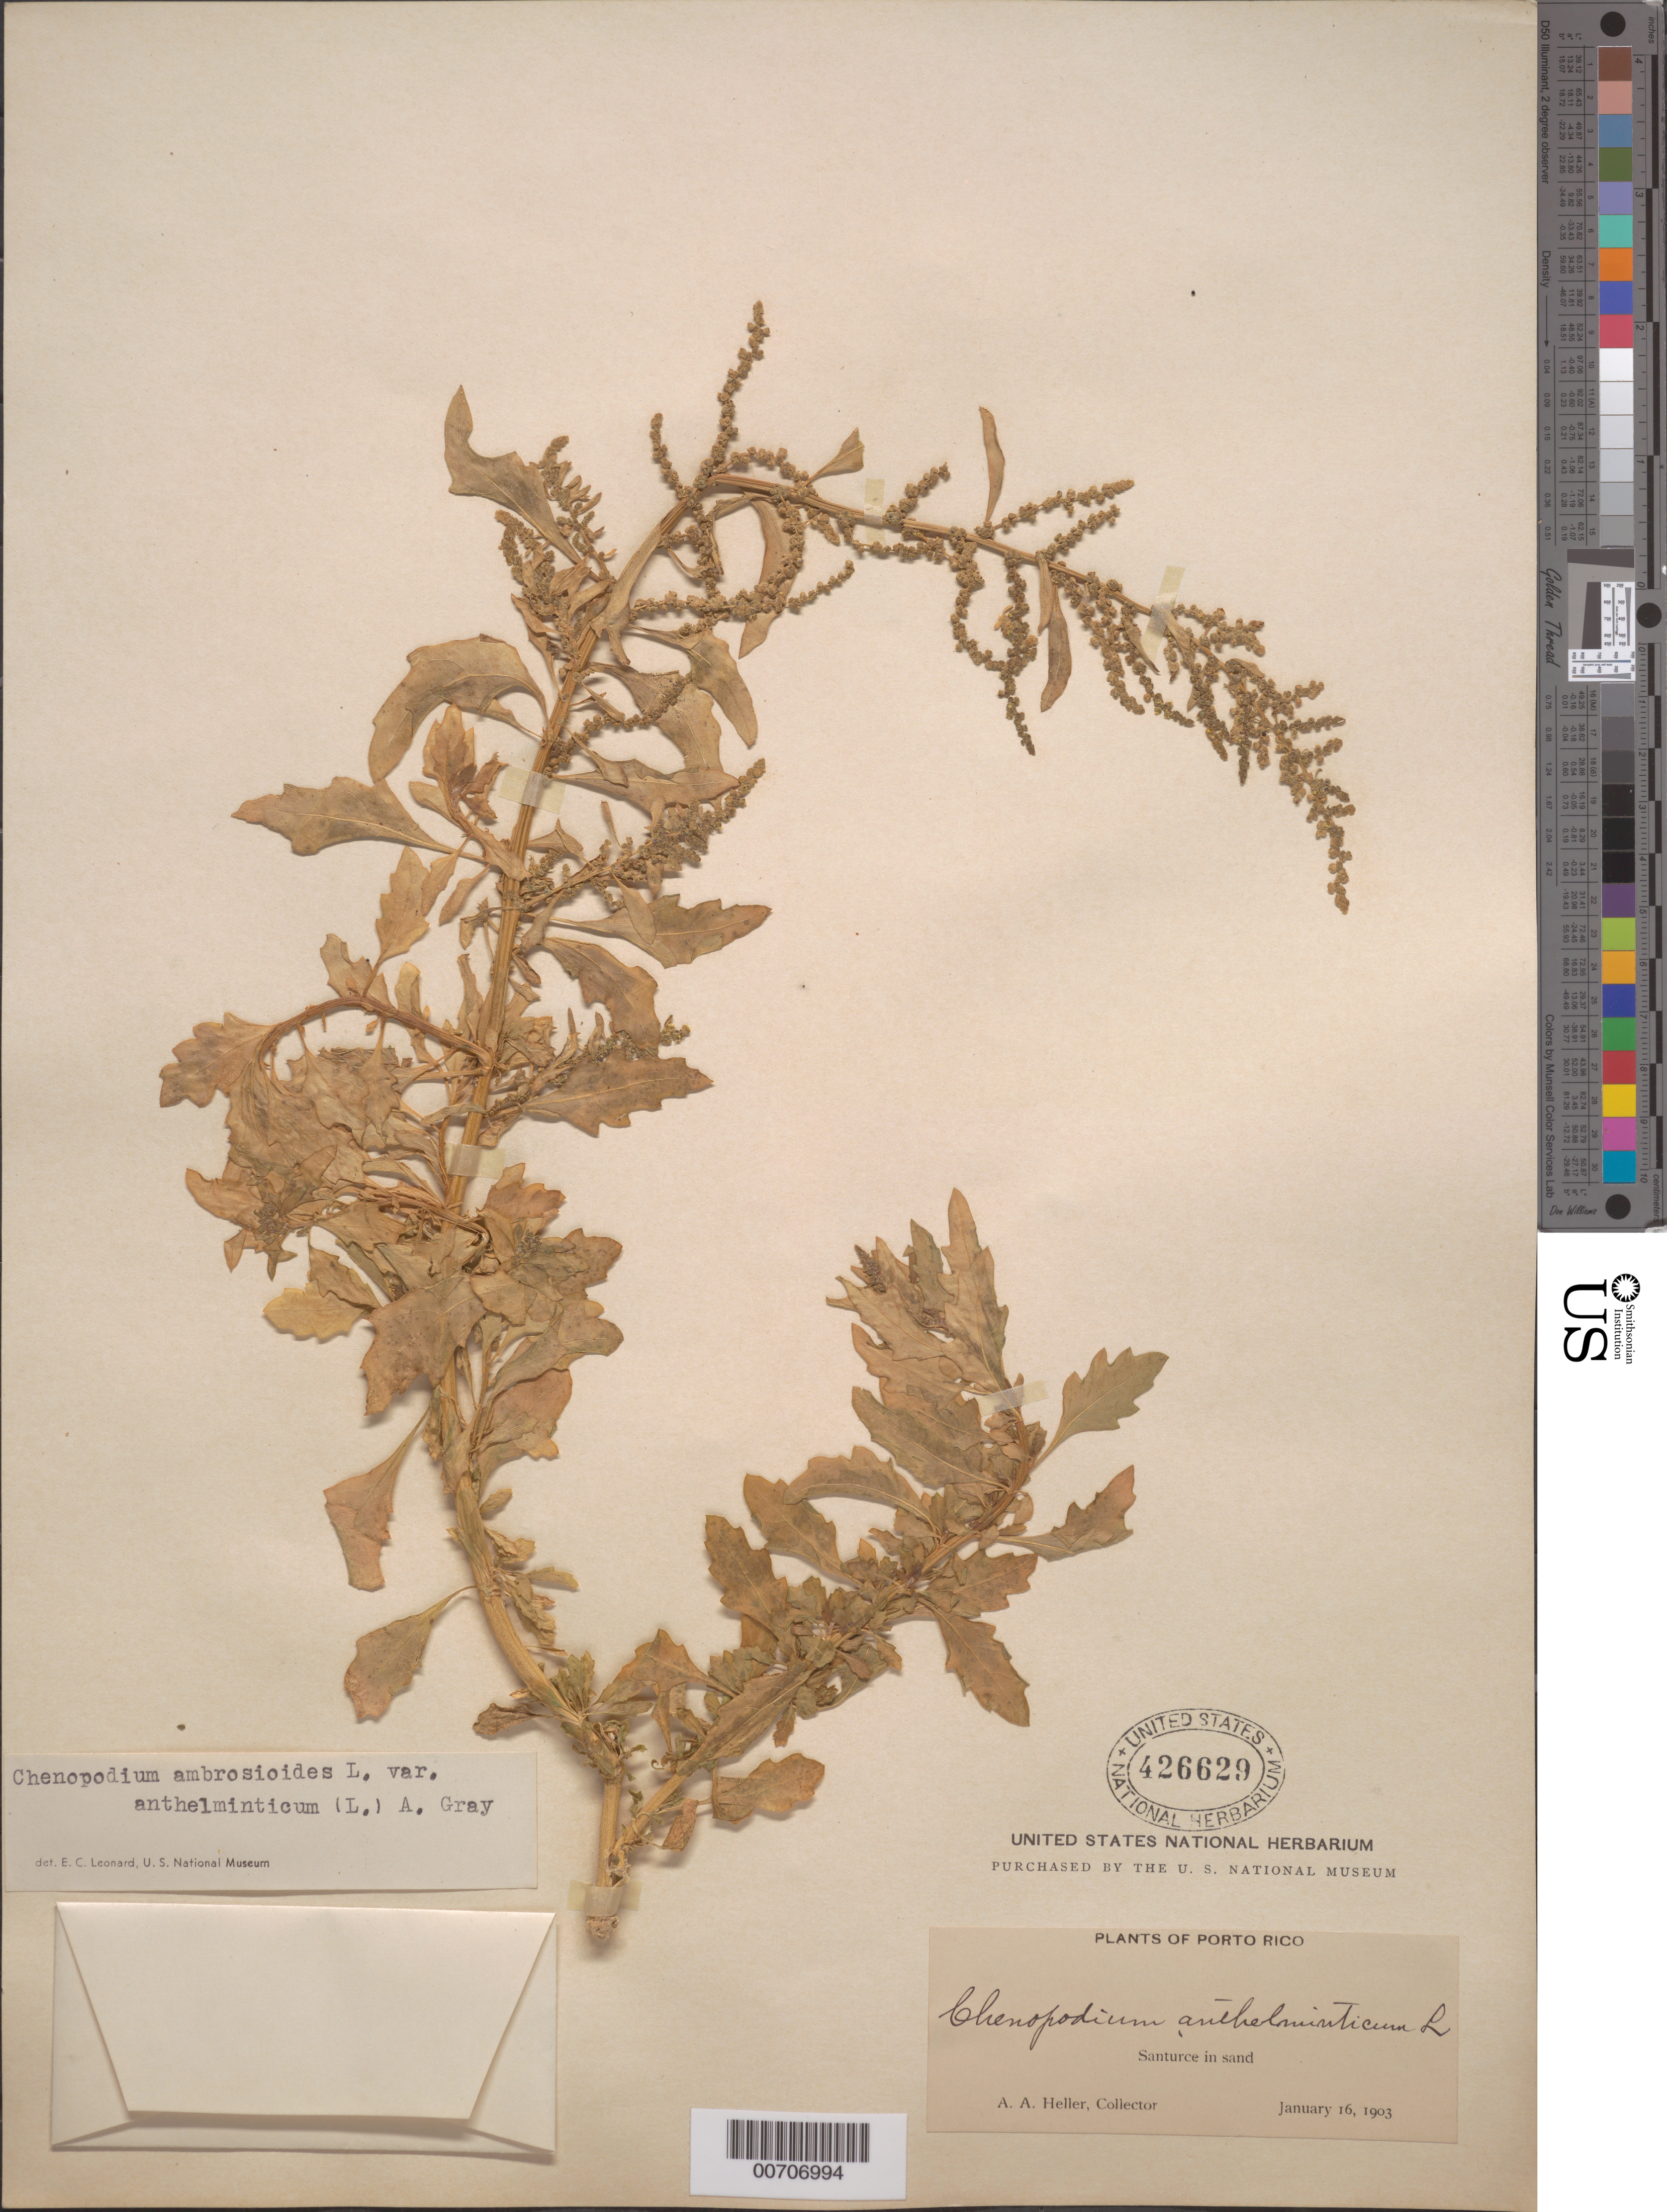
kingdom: Plantae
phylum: Tracheophyta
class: Magnoliopsida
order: Caryophyllales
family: Amaranthaceae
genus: Chenopodium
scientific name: Chenopodium ambrosioides var. anthelminticum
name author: (L.) A. Gray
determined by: Leonard, Emery C., (US)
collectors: A. A. Heller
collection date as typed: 16 Jan 1903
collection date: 1903-01-16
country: Puerto Rico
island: Greater Antilles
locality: Santurce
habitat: In sand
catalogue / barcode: US 426629